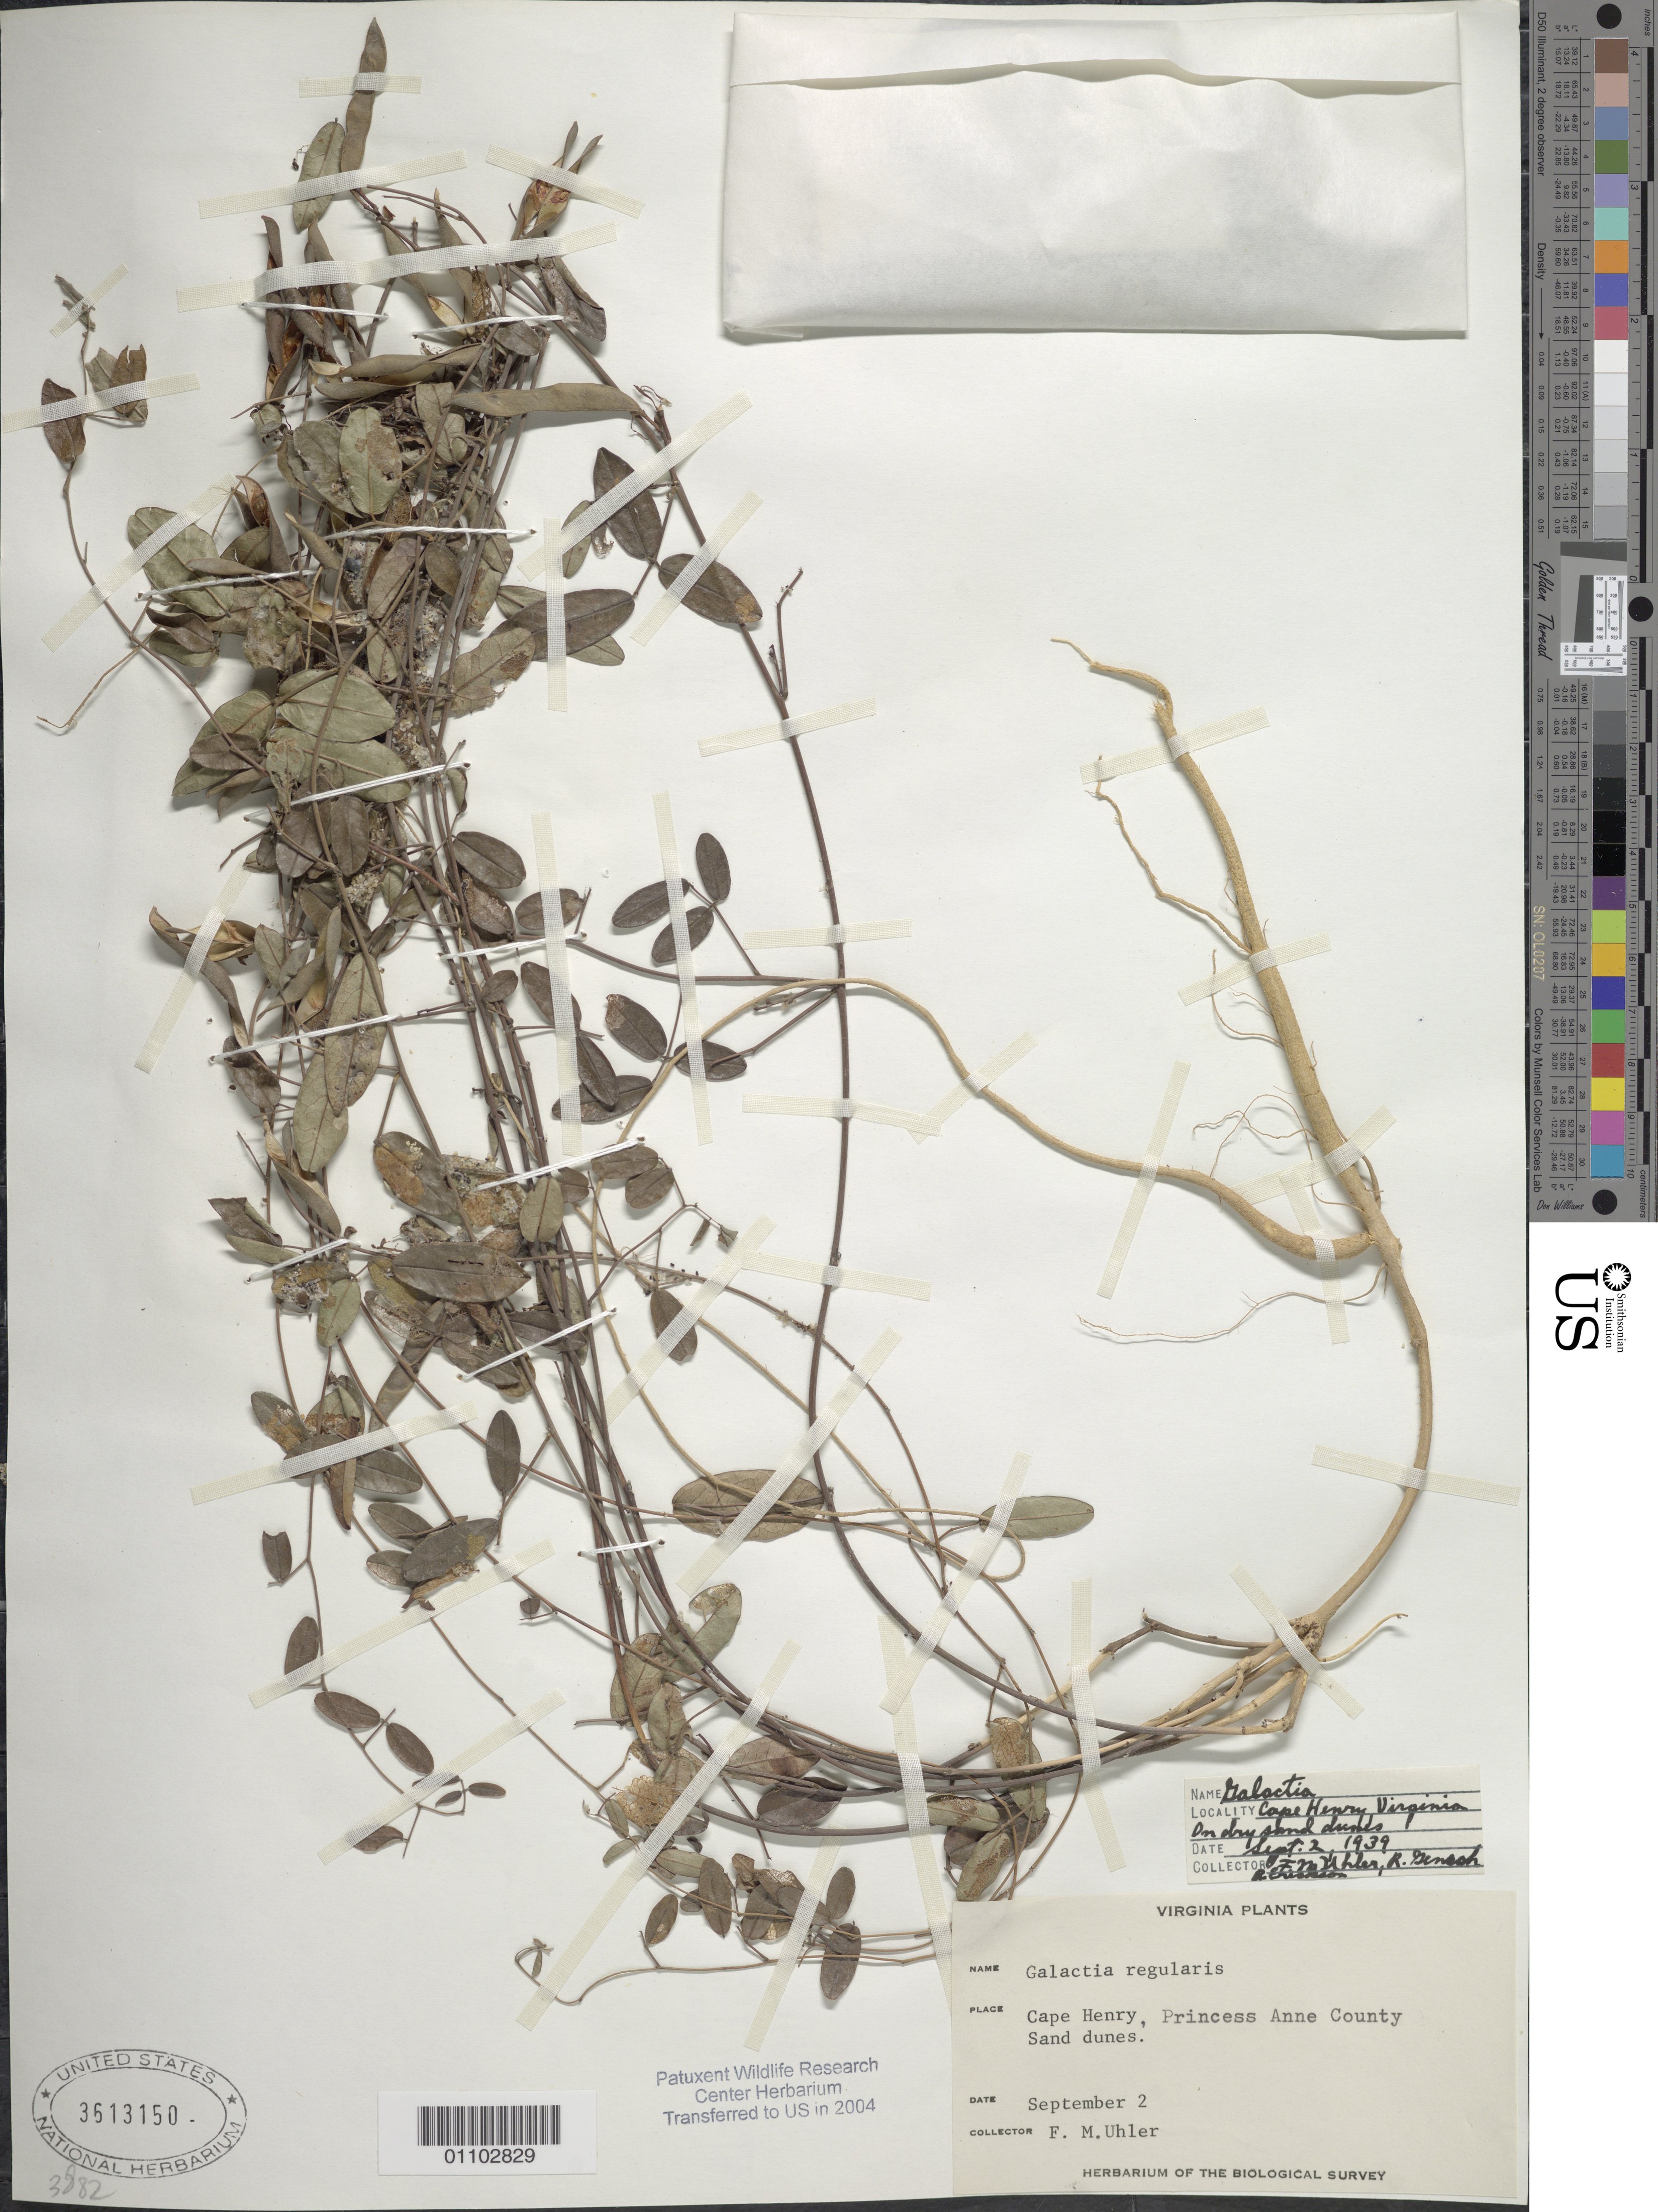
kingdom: Plantae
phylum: Tracheophyta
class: Magnoliopsida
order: Fabales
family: Fabaceae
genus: Galactia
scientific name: Galactia regularis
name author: (L.) Britton, Stearns & Poggenb.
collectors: F. Uhler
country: United States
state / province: Virginia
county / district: City of Virginia Beach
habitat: Sand dunes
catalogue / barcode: US 3613150